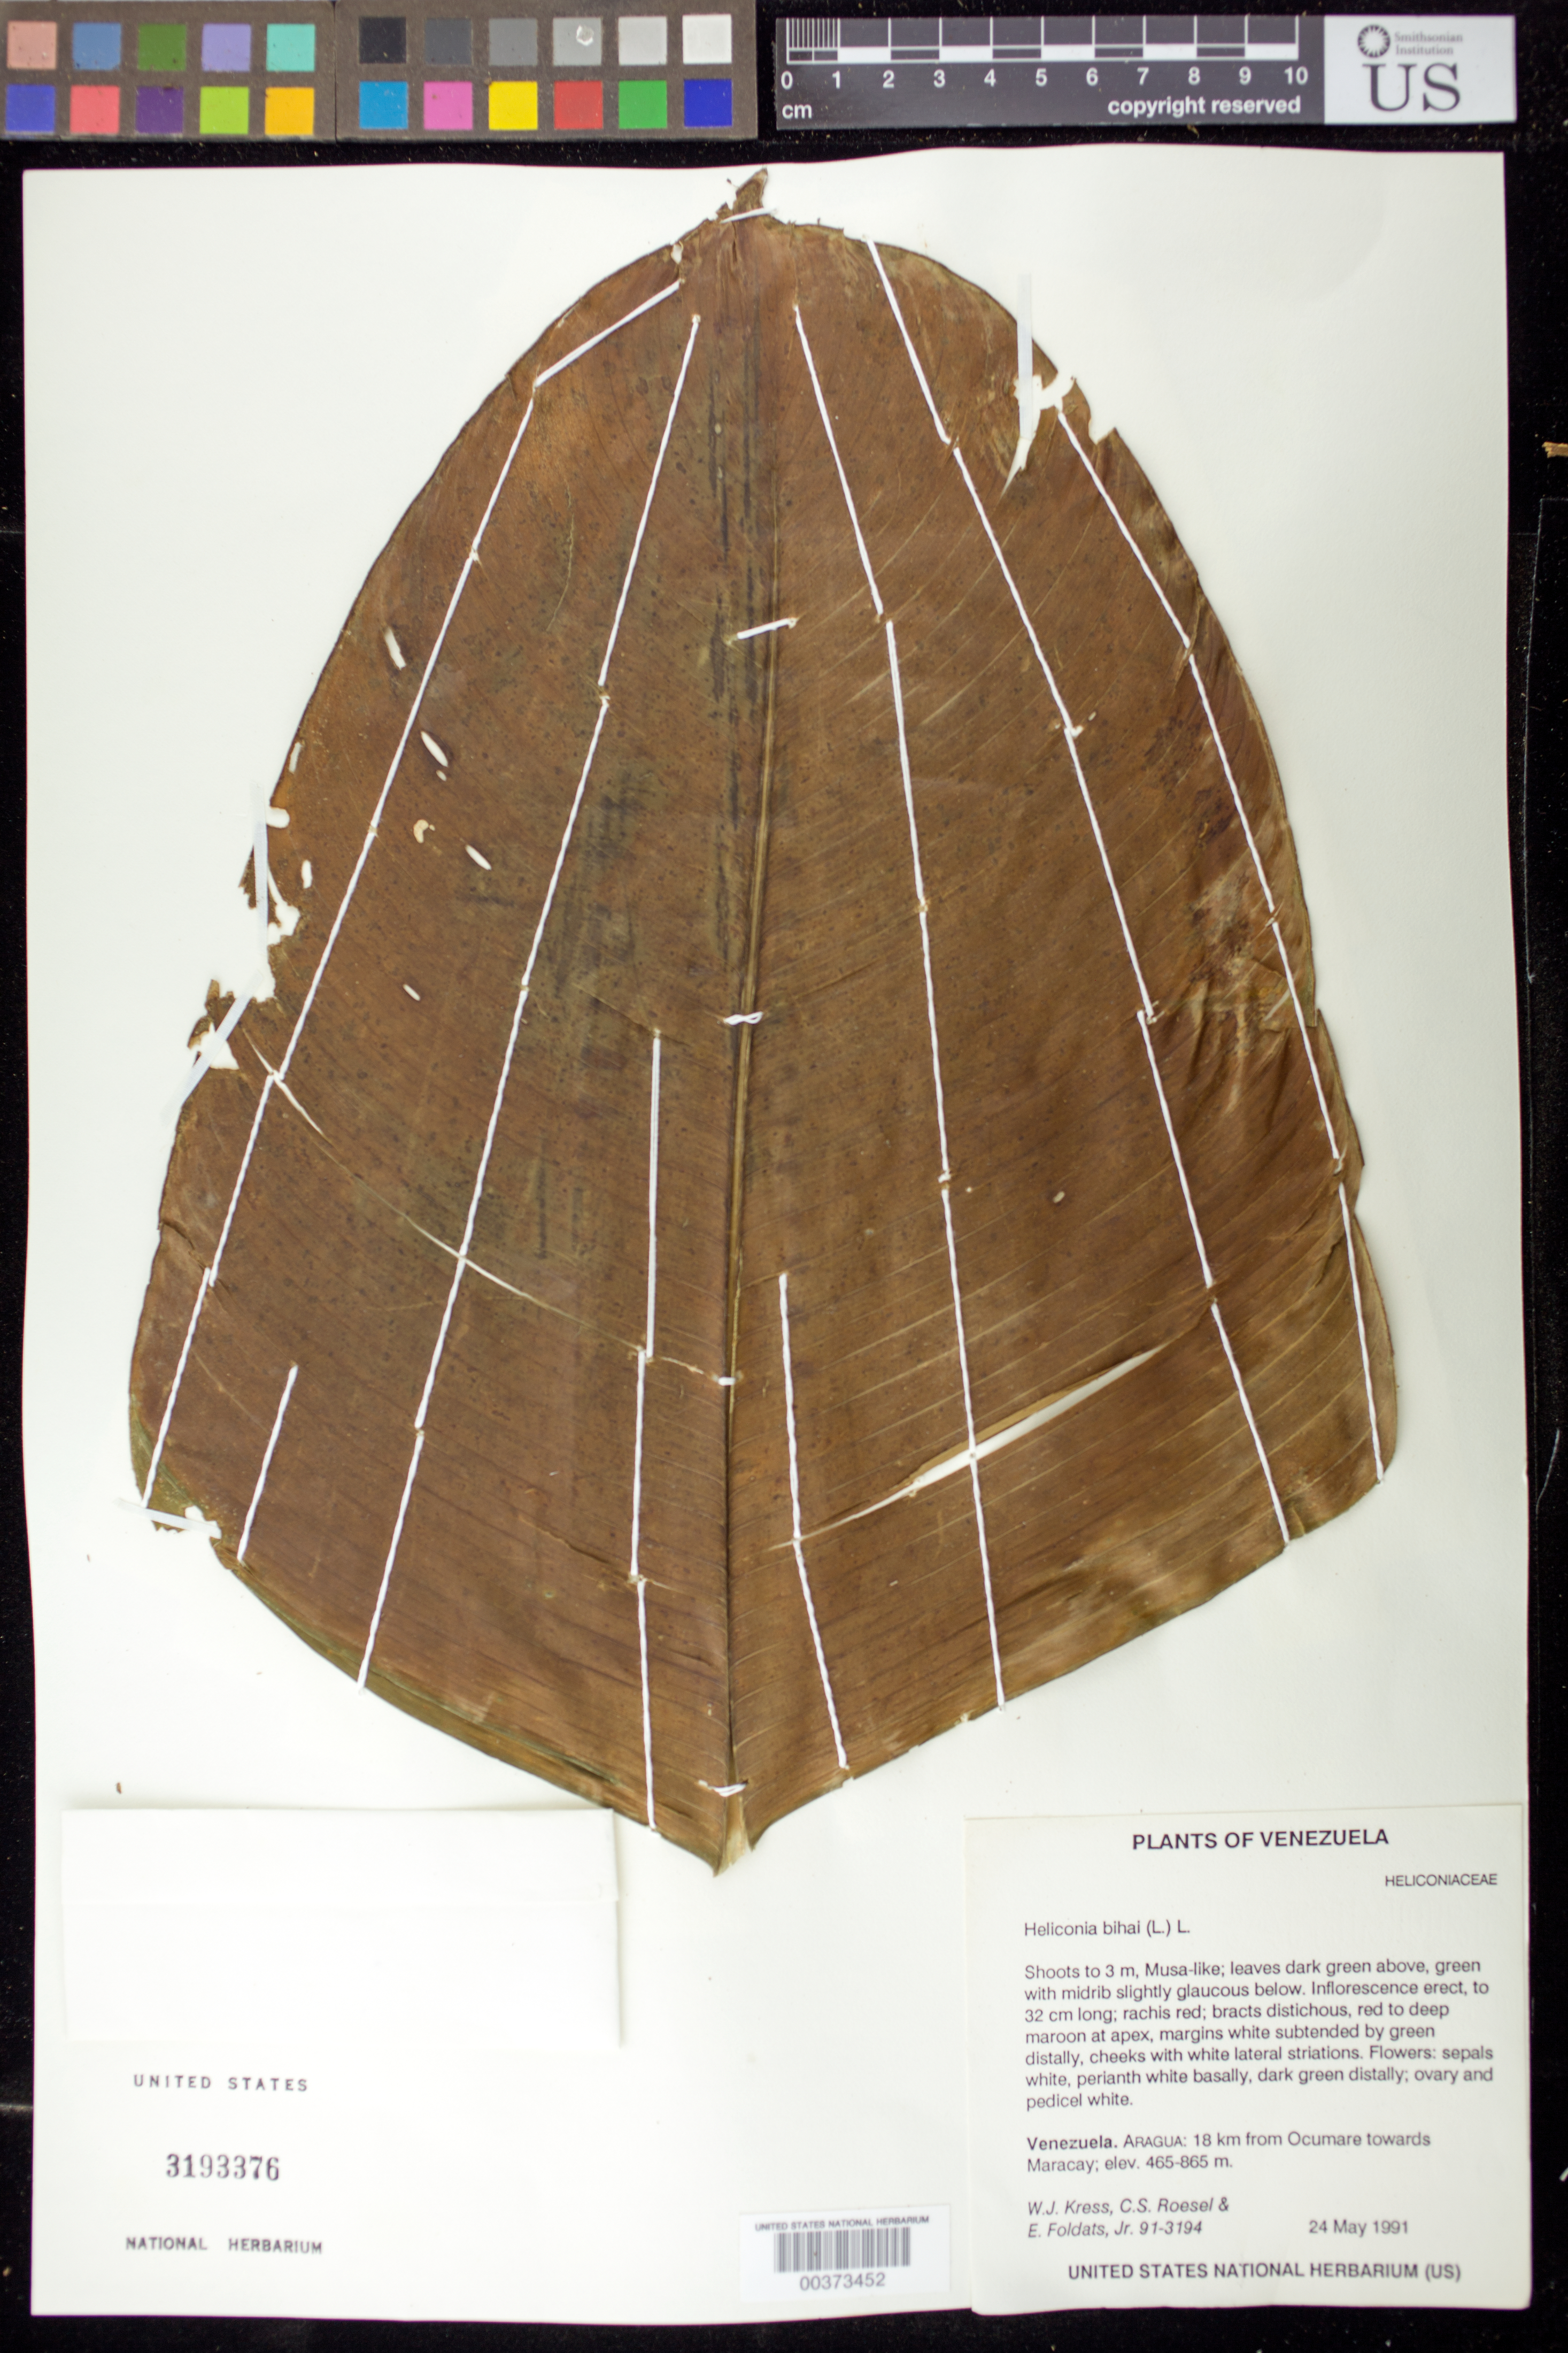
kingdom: Plantae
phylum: Tracheophyta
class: Liliopsida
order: Zingiberales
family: Heliconiaceae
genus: Heliconia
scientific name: Heliconia bihai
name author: (L.) L.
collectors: W. J. Kress, C. S. Roesel & E. Foldats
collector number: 91-3194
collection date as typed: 24 May 1991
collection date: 1991-05-24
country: Venezuela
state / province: Aragua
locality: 18 km from ocumare towards maracay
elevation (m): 465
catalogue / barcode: US 3193376